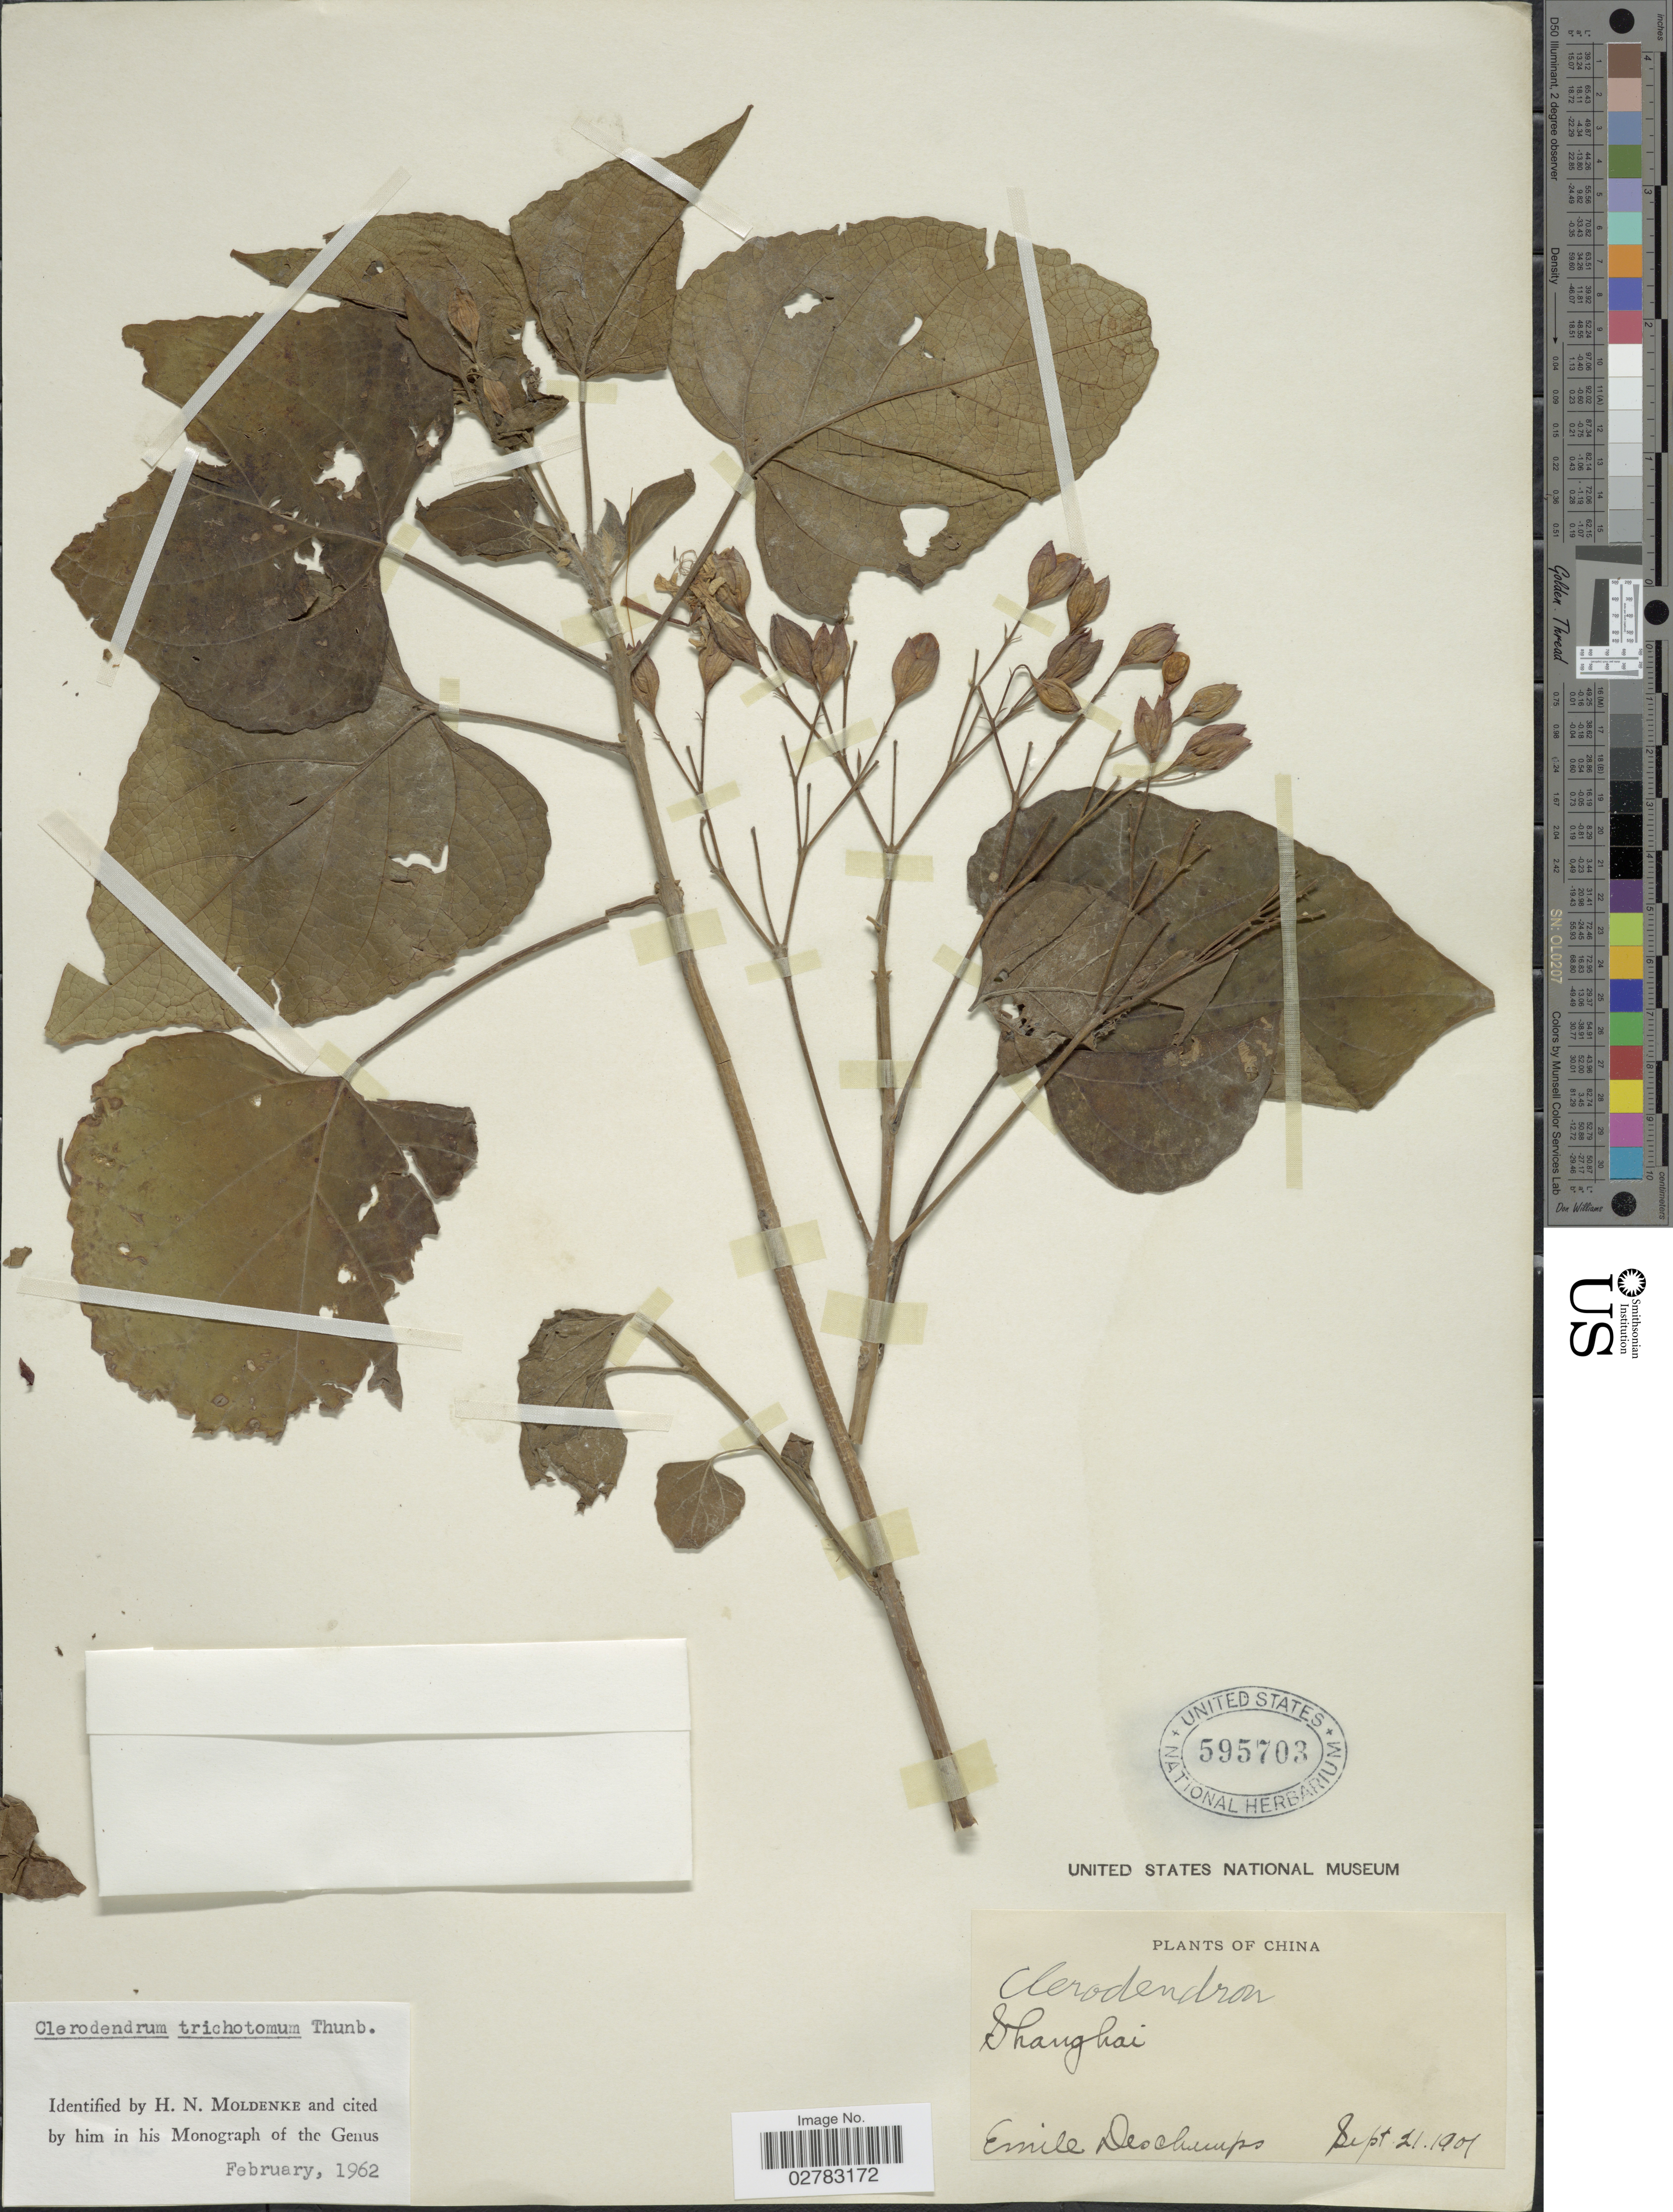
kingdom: Plantae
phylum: Tracheophyta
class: Magnoliopsida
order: Lamiales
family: Lamiaceae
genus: Clerodendrum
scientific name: Clerodendrum trichotomum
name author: Thunb.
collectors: E. Deschamps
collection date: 1901-09-21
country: China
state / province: Shanghai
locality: Shanghai.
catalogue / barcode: US 595703